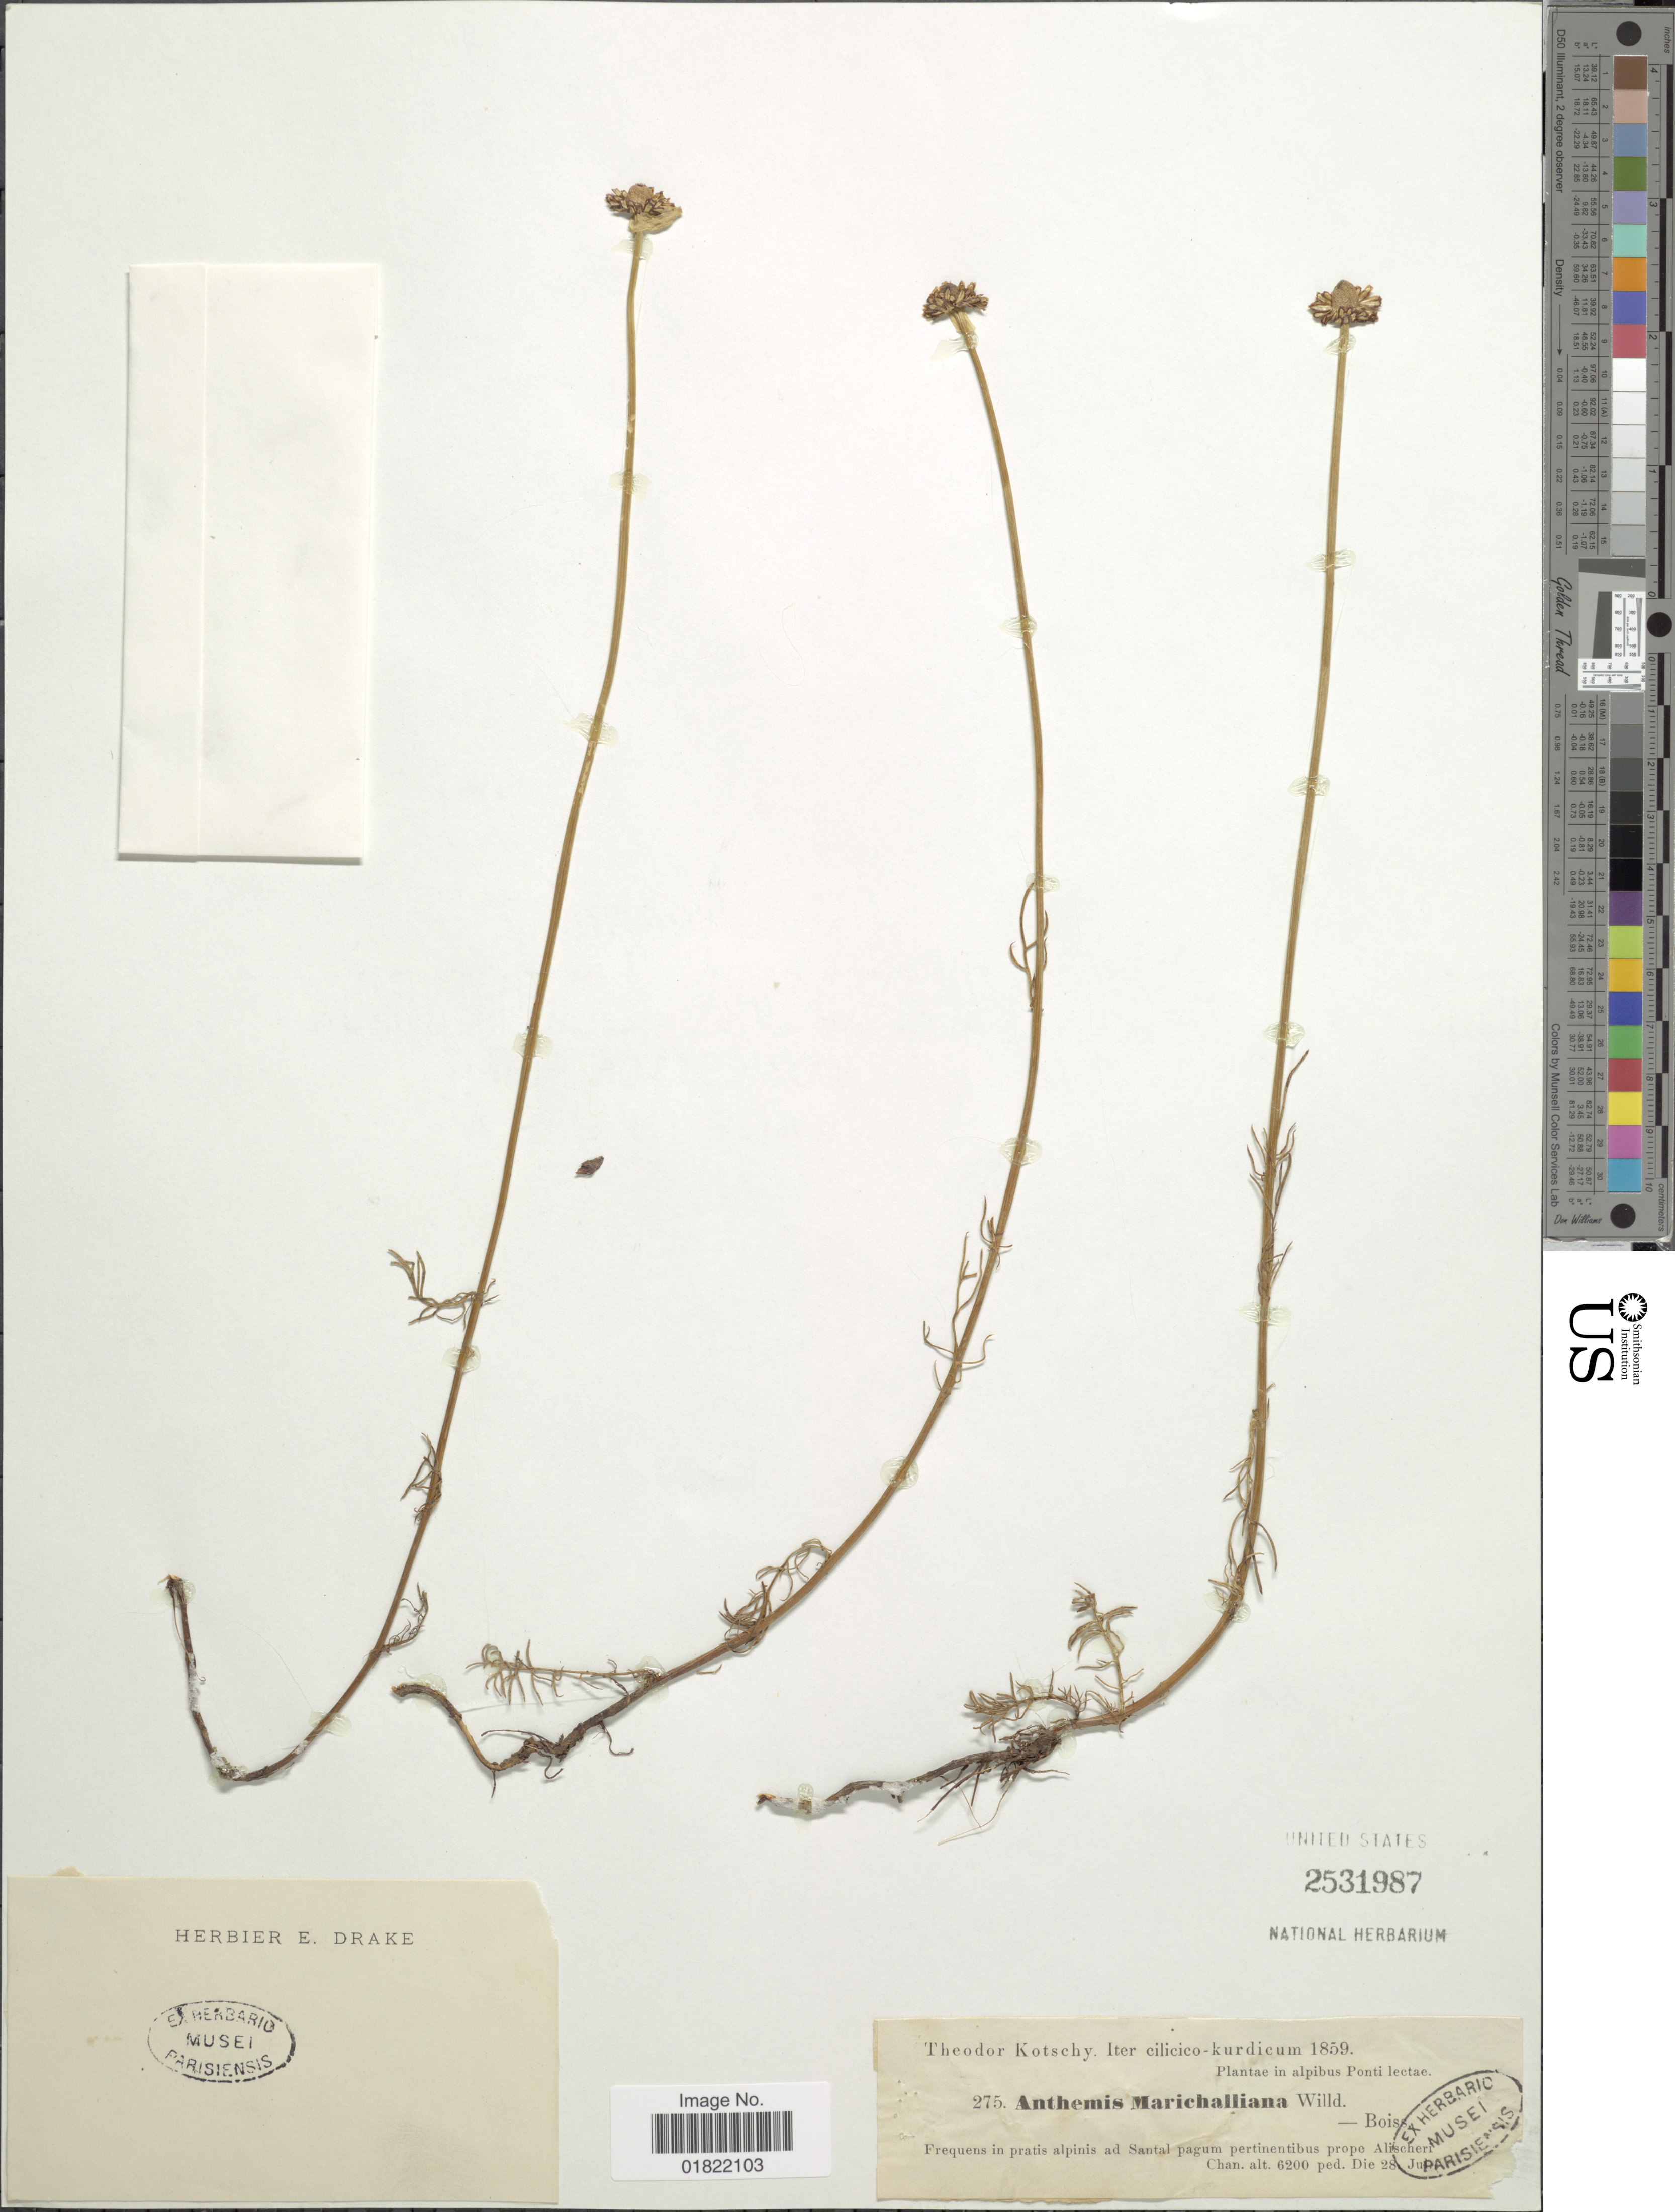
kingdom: Plantae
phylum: Tracheophyta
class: Magnoliopsida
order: Asterales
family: Asteraceae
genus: Anthemis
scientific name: Anthemis marichalliana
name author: Willd.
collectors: K. G. Kotschy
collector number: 275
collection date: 1859-07-28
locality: In alpibus Ponti, Frequens in pratis alpinis ad Santal pagum pertinentibus prope Alischeri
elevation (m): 1890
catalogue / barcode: US 2531987